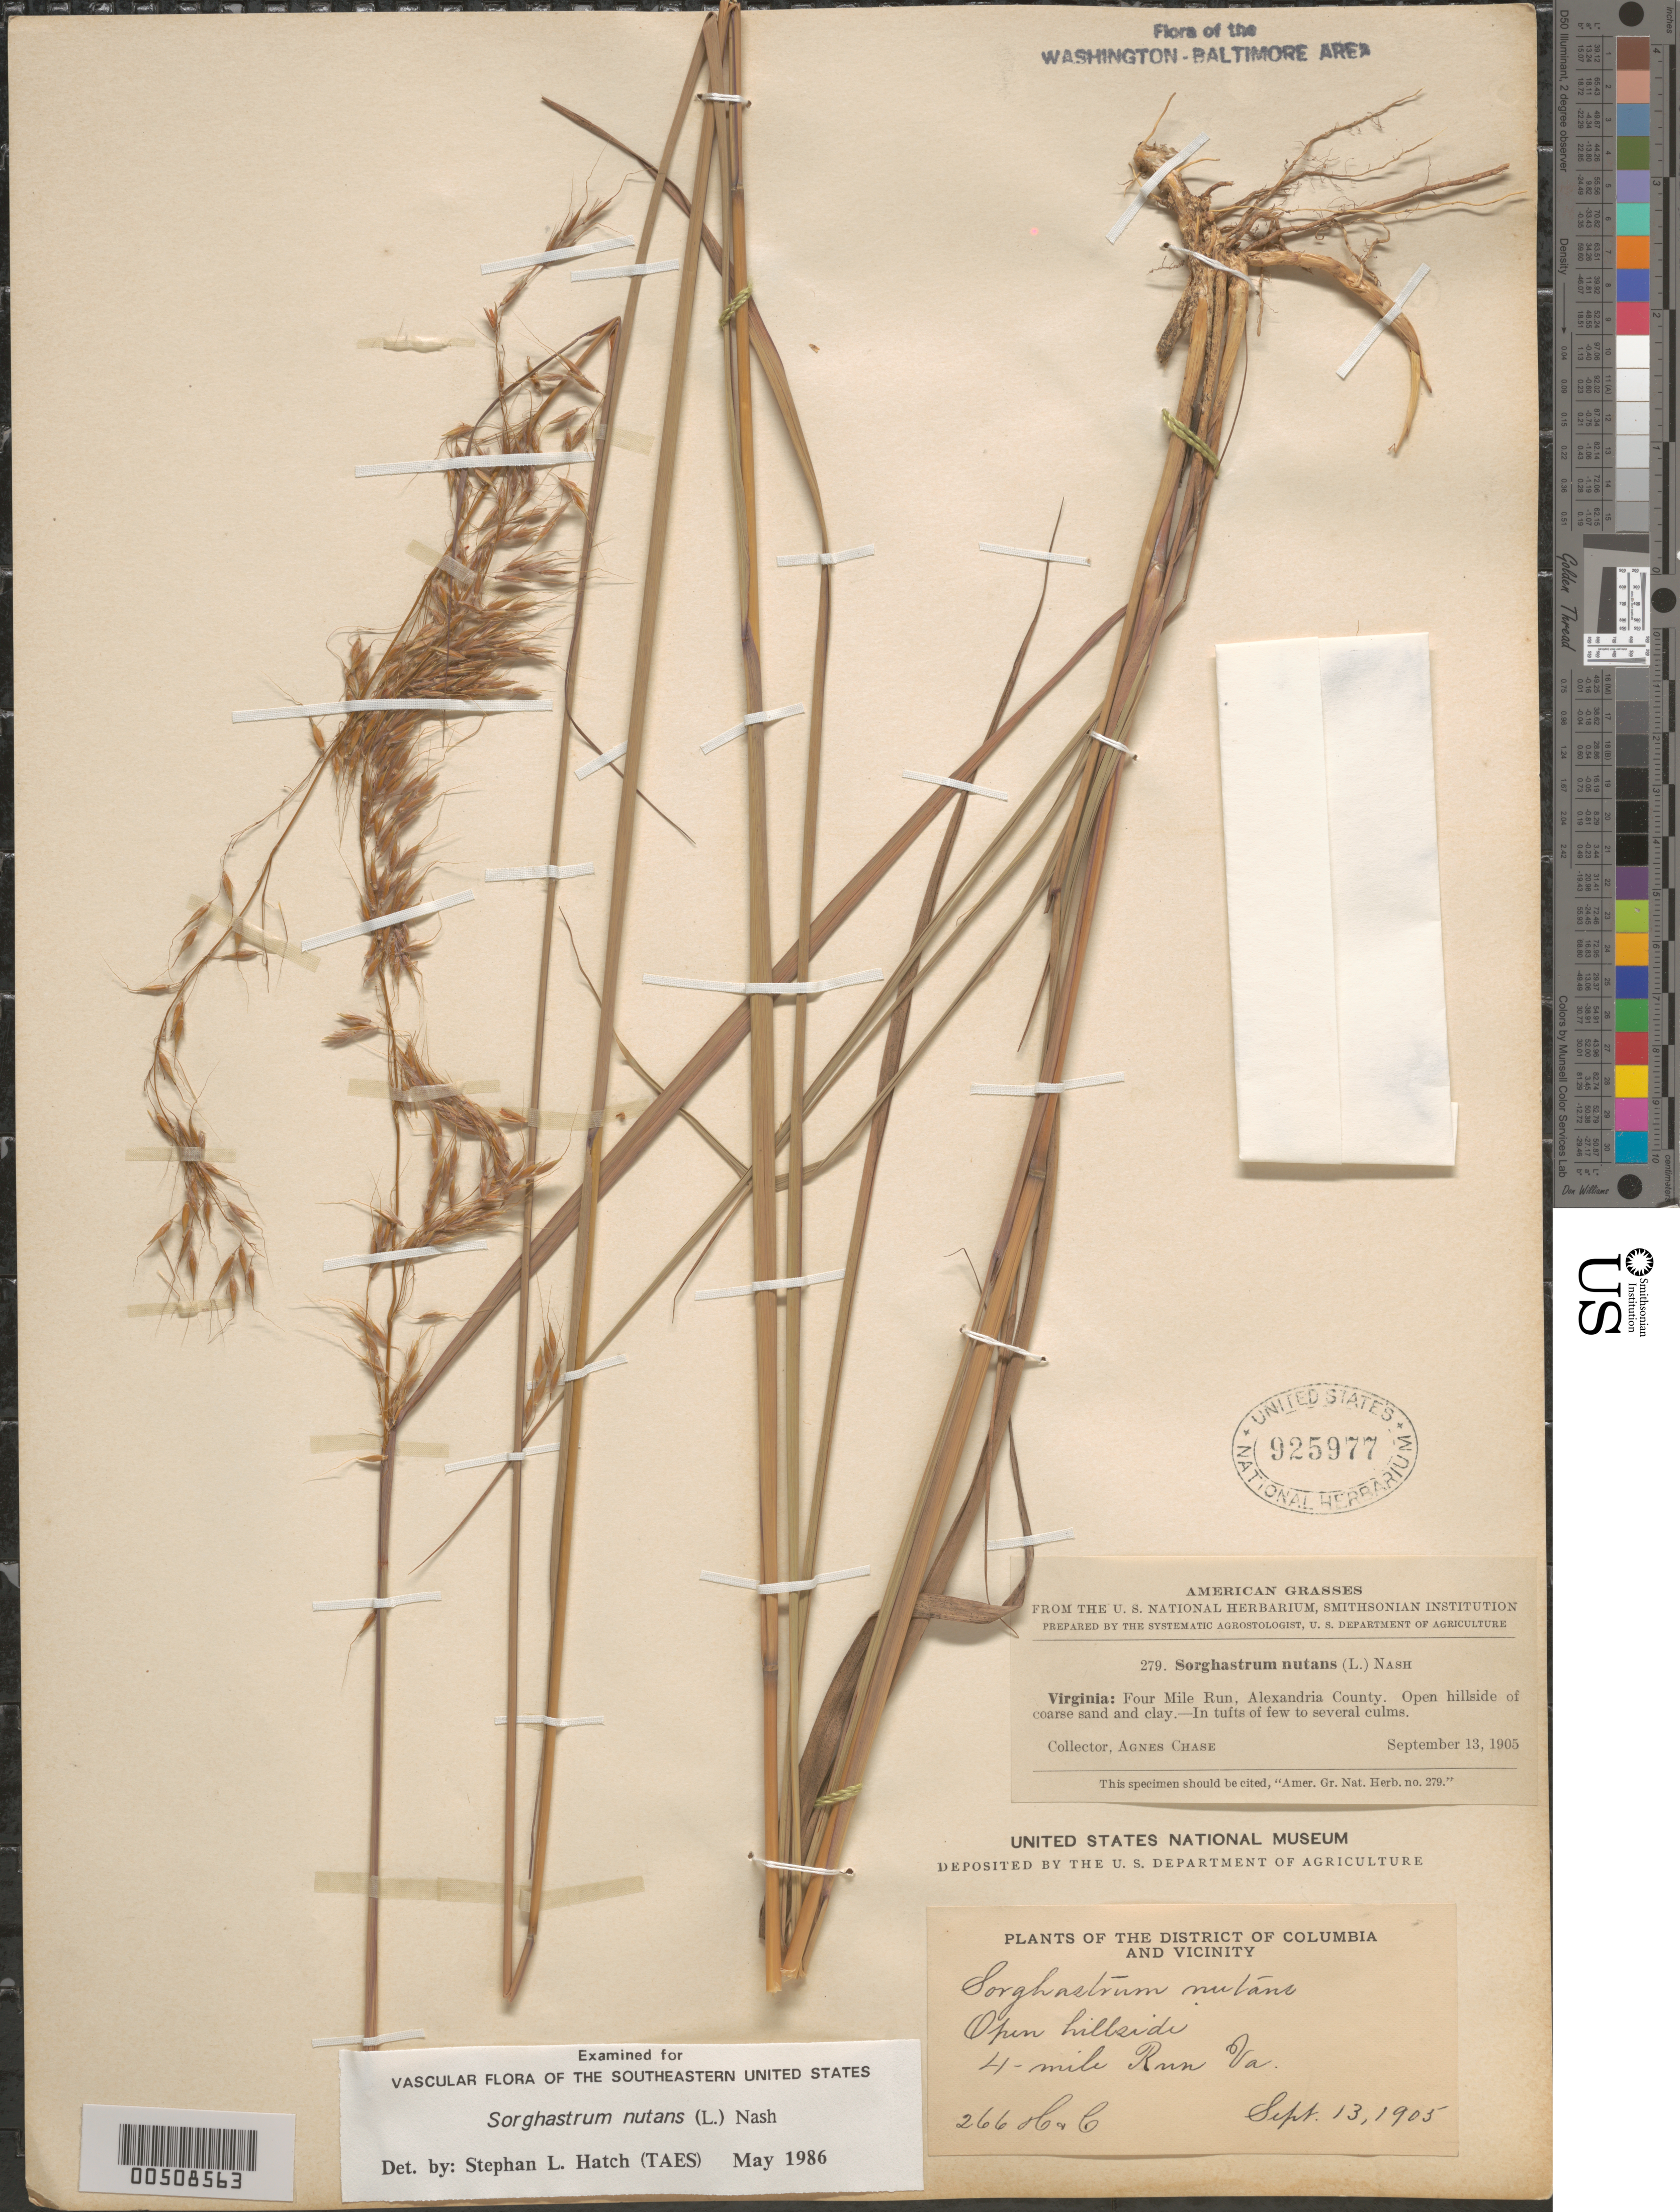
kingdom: Plantae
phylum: Tracheophyta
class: Liliopsida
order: Poales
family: Poaceae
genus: Sorghastrum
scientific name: Sorghastrum nutans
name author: (L.) Nash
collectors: A. Chase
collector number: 266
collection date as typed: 13 Sep 1905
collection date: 1905-09-13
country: United States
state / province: Virginia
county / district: Arlington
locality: Four Mile Run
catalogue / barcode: US 925977